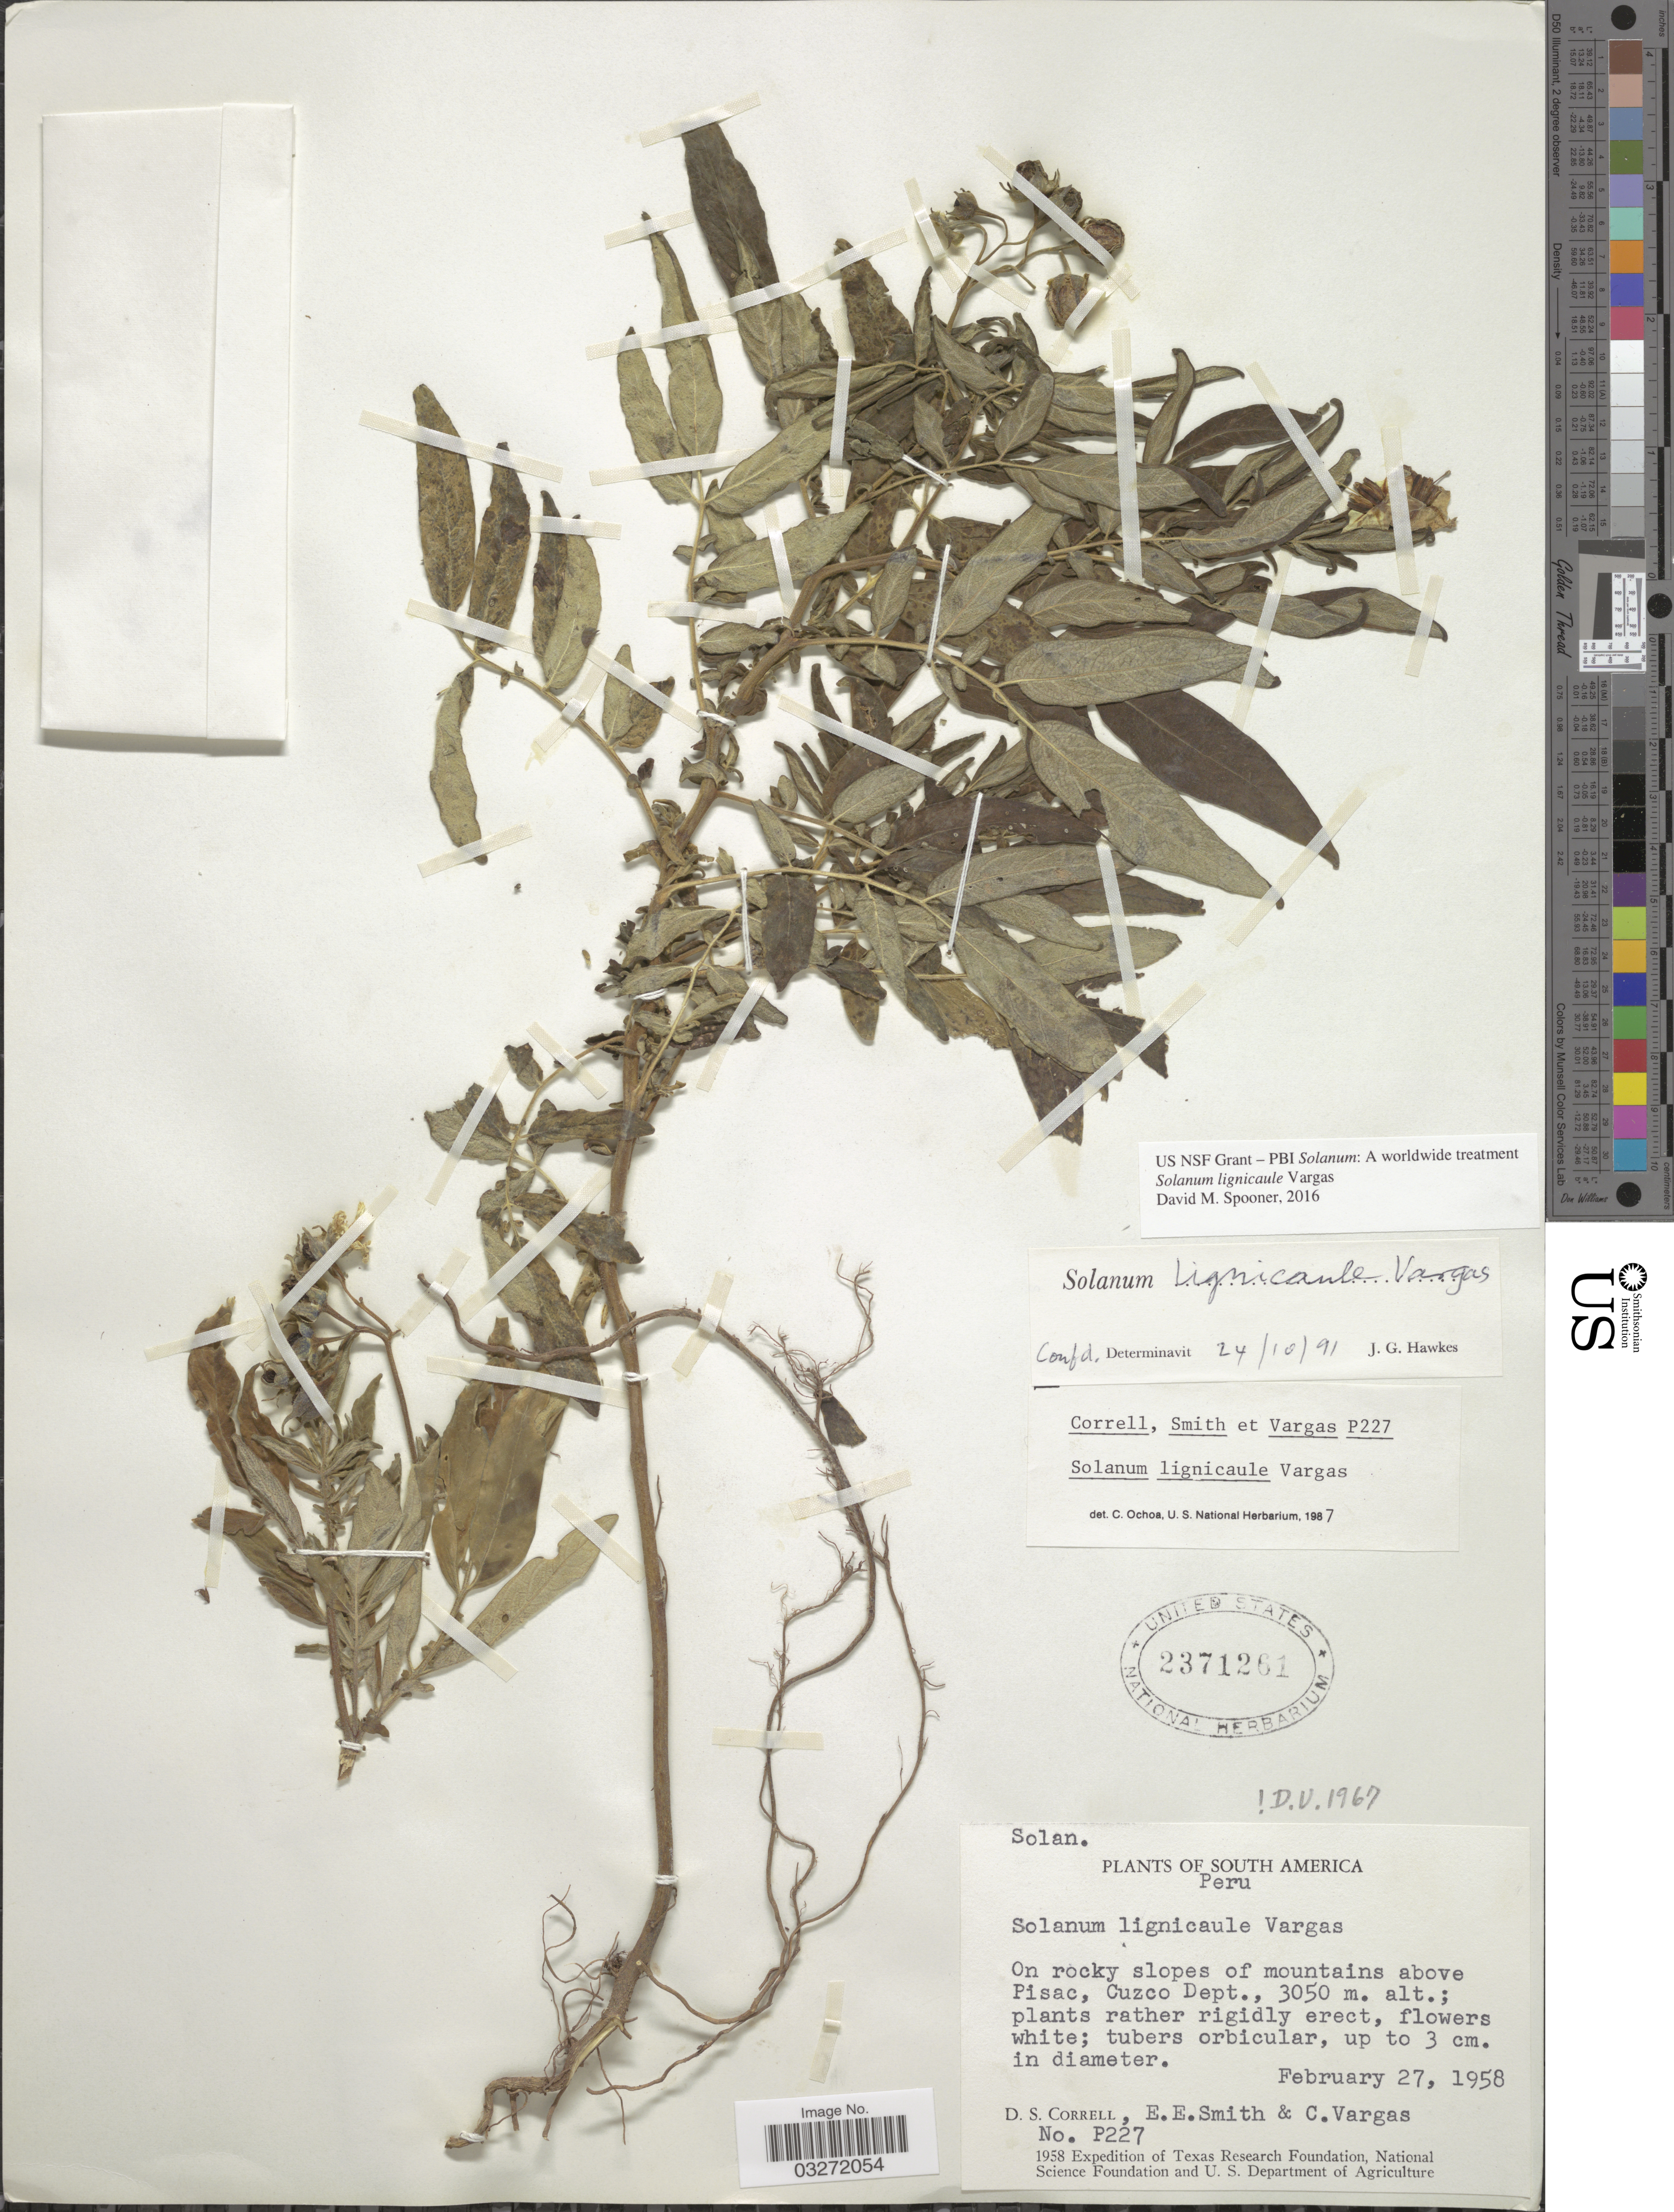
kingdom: Plantae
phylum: Tracheophyta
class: Magnoliopsida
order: Solanales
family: Solanaceae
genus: Solanum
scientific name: Solanum lignicaule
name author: Vargas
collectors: D. S. Correll, E. E. Smith & C. Vargas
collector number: P227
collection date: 1958-02-27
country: Peru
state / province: Cusco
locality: On rocky slopes of mountains above Pisac, Cuzco Dept.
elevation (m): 3050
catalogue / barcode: US 2371261